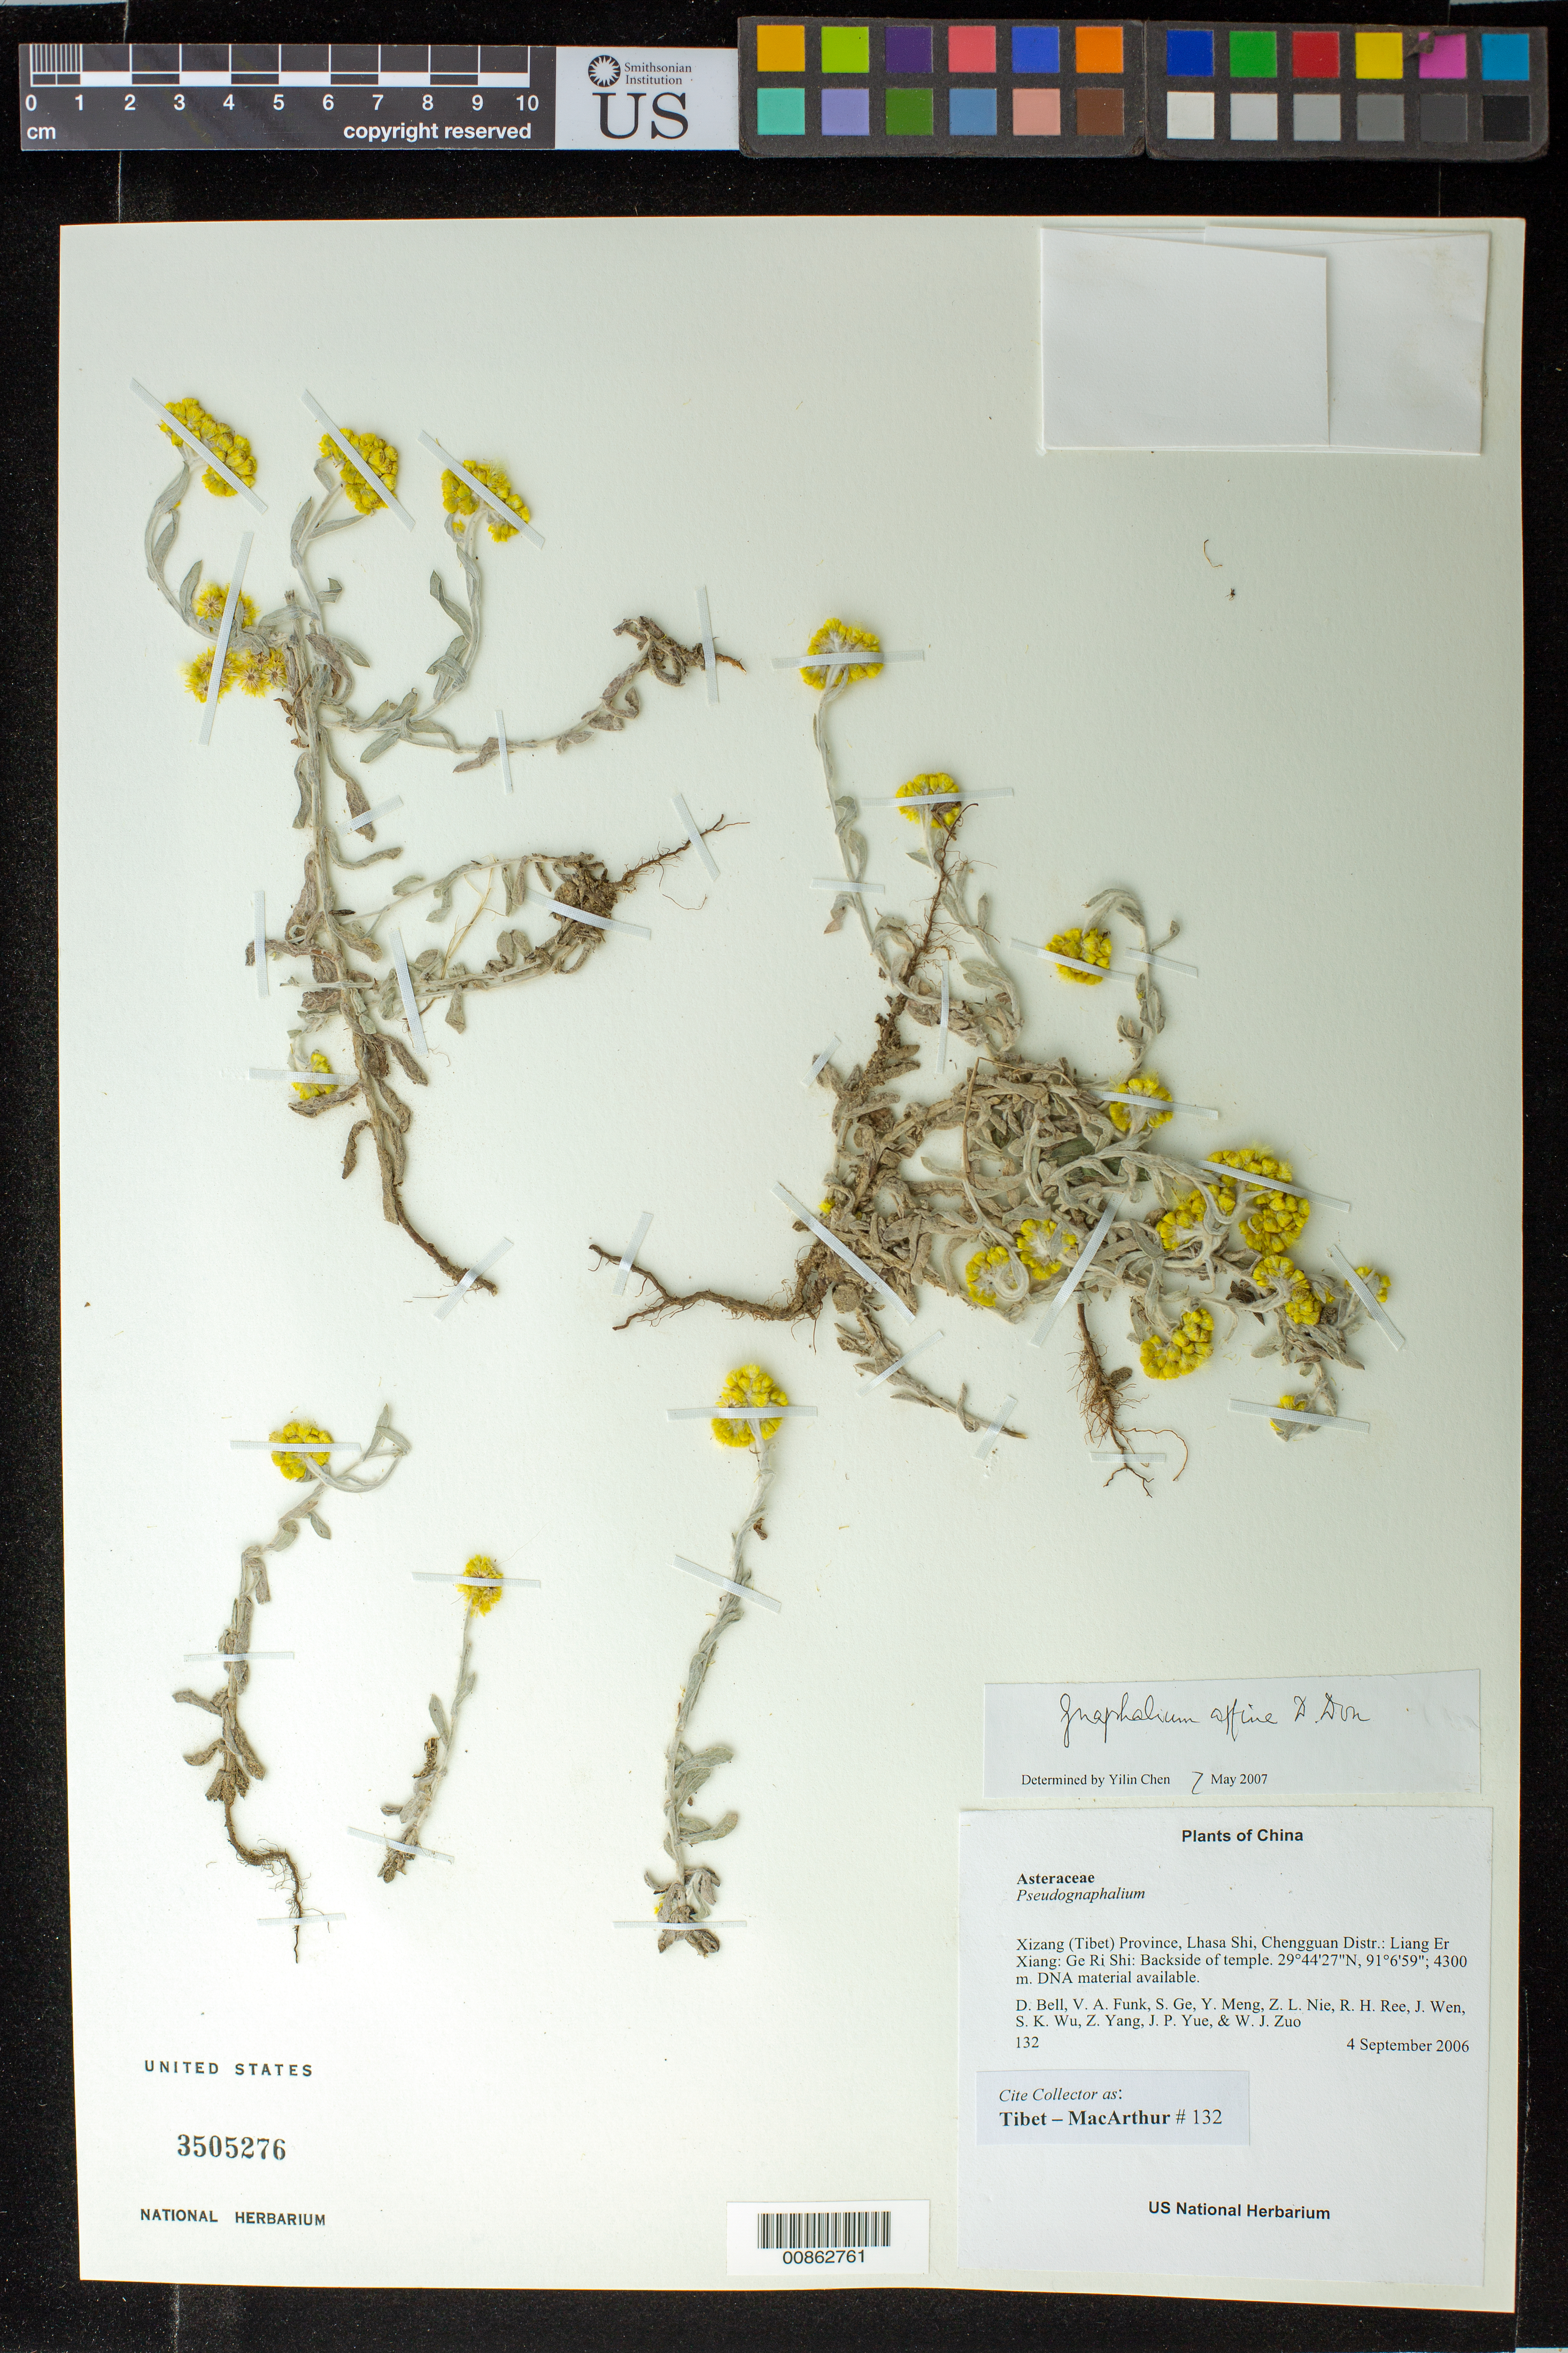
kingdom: Plantae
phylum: Tracheophyta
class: Magnoliopsida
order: Asterales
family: Asteraceae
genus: Gnaphalium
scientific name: Gnaphalium affine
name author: D. Don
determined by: Yilin Chen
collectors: Tibet-MacArthur, D. A. Bell, V. Funk, S. Ge, Y. Meng, Z. Nie, R. Ree, J. Wen, S. K. Wu, Z. Yang, J. Yue & W. Zuo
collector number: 132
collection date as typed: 04 Sep 2006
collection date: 2006-09-04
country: China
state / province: Xizang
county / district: Lhasa Shi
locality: Chengguan Distr.: Liang Er Xiang: Ge Ri Shi. Backside of temple.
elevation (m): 4300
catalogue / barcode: US 3505276